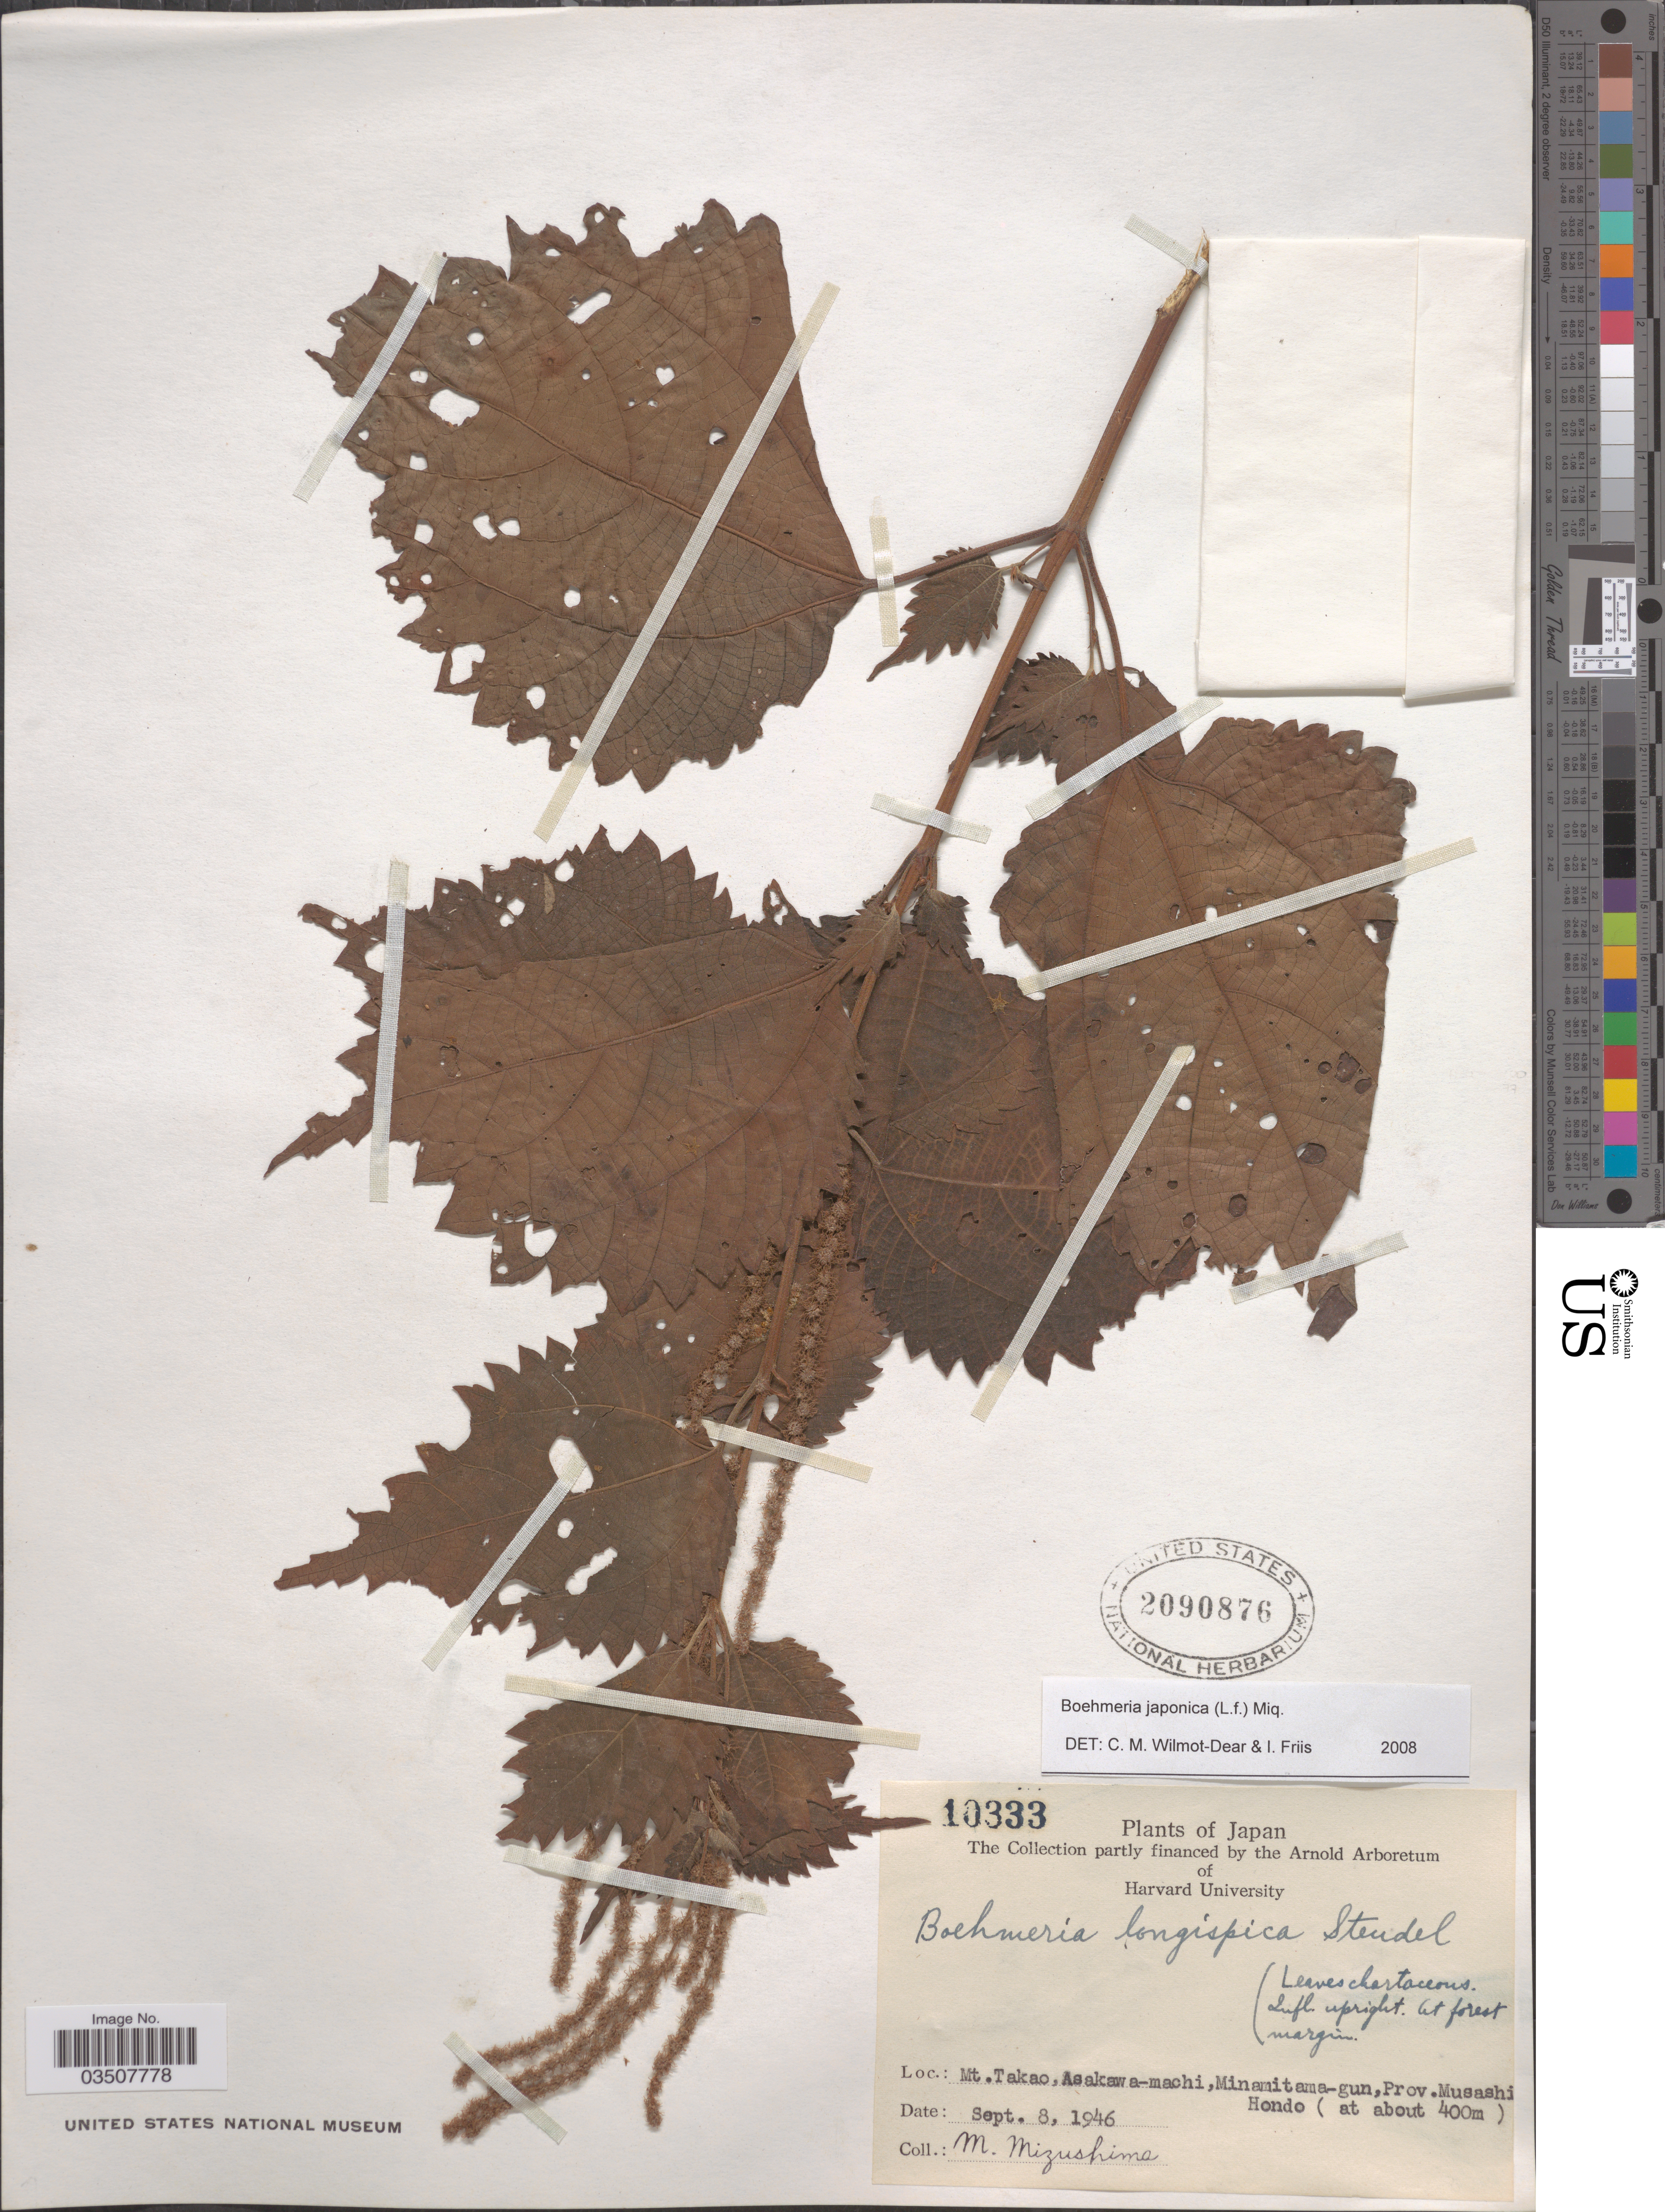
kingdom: Plantae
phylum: Tracheophyta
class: Magnoliopsida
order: Rosales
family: Urticaceae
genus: Boehmeria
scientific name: Boehmeria japonica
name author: (L. f.) Miq.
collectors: M. Mizushima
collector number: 10333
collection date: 1946-09-08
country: Japan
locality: Mt. Takao, Asakaw a-machi, Minamitama-gun, Prov. Musashi Hondo.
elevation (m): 400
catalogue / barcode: US 2090876